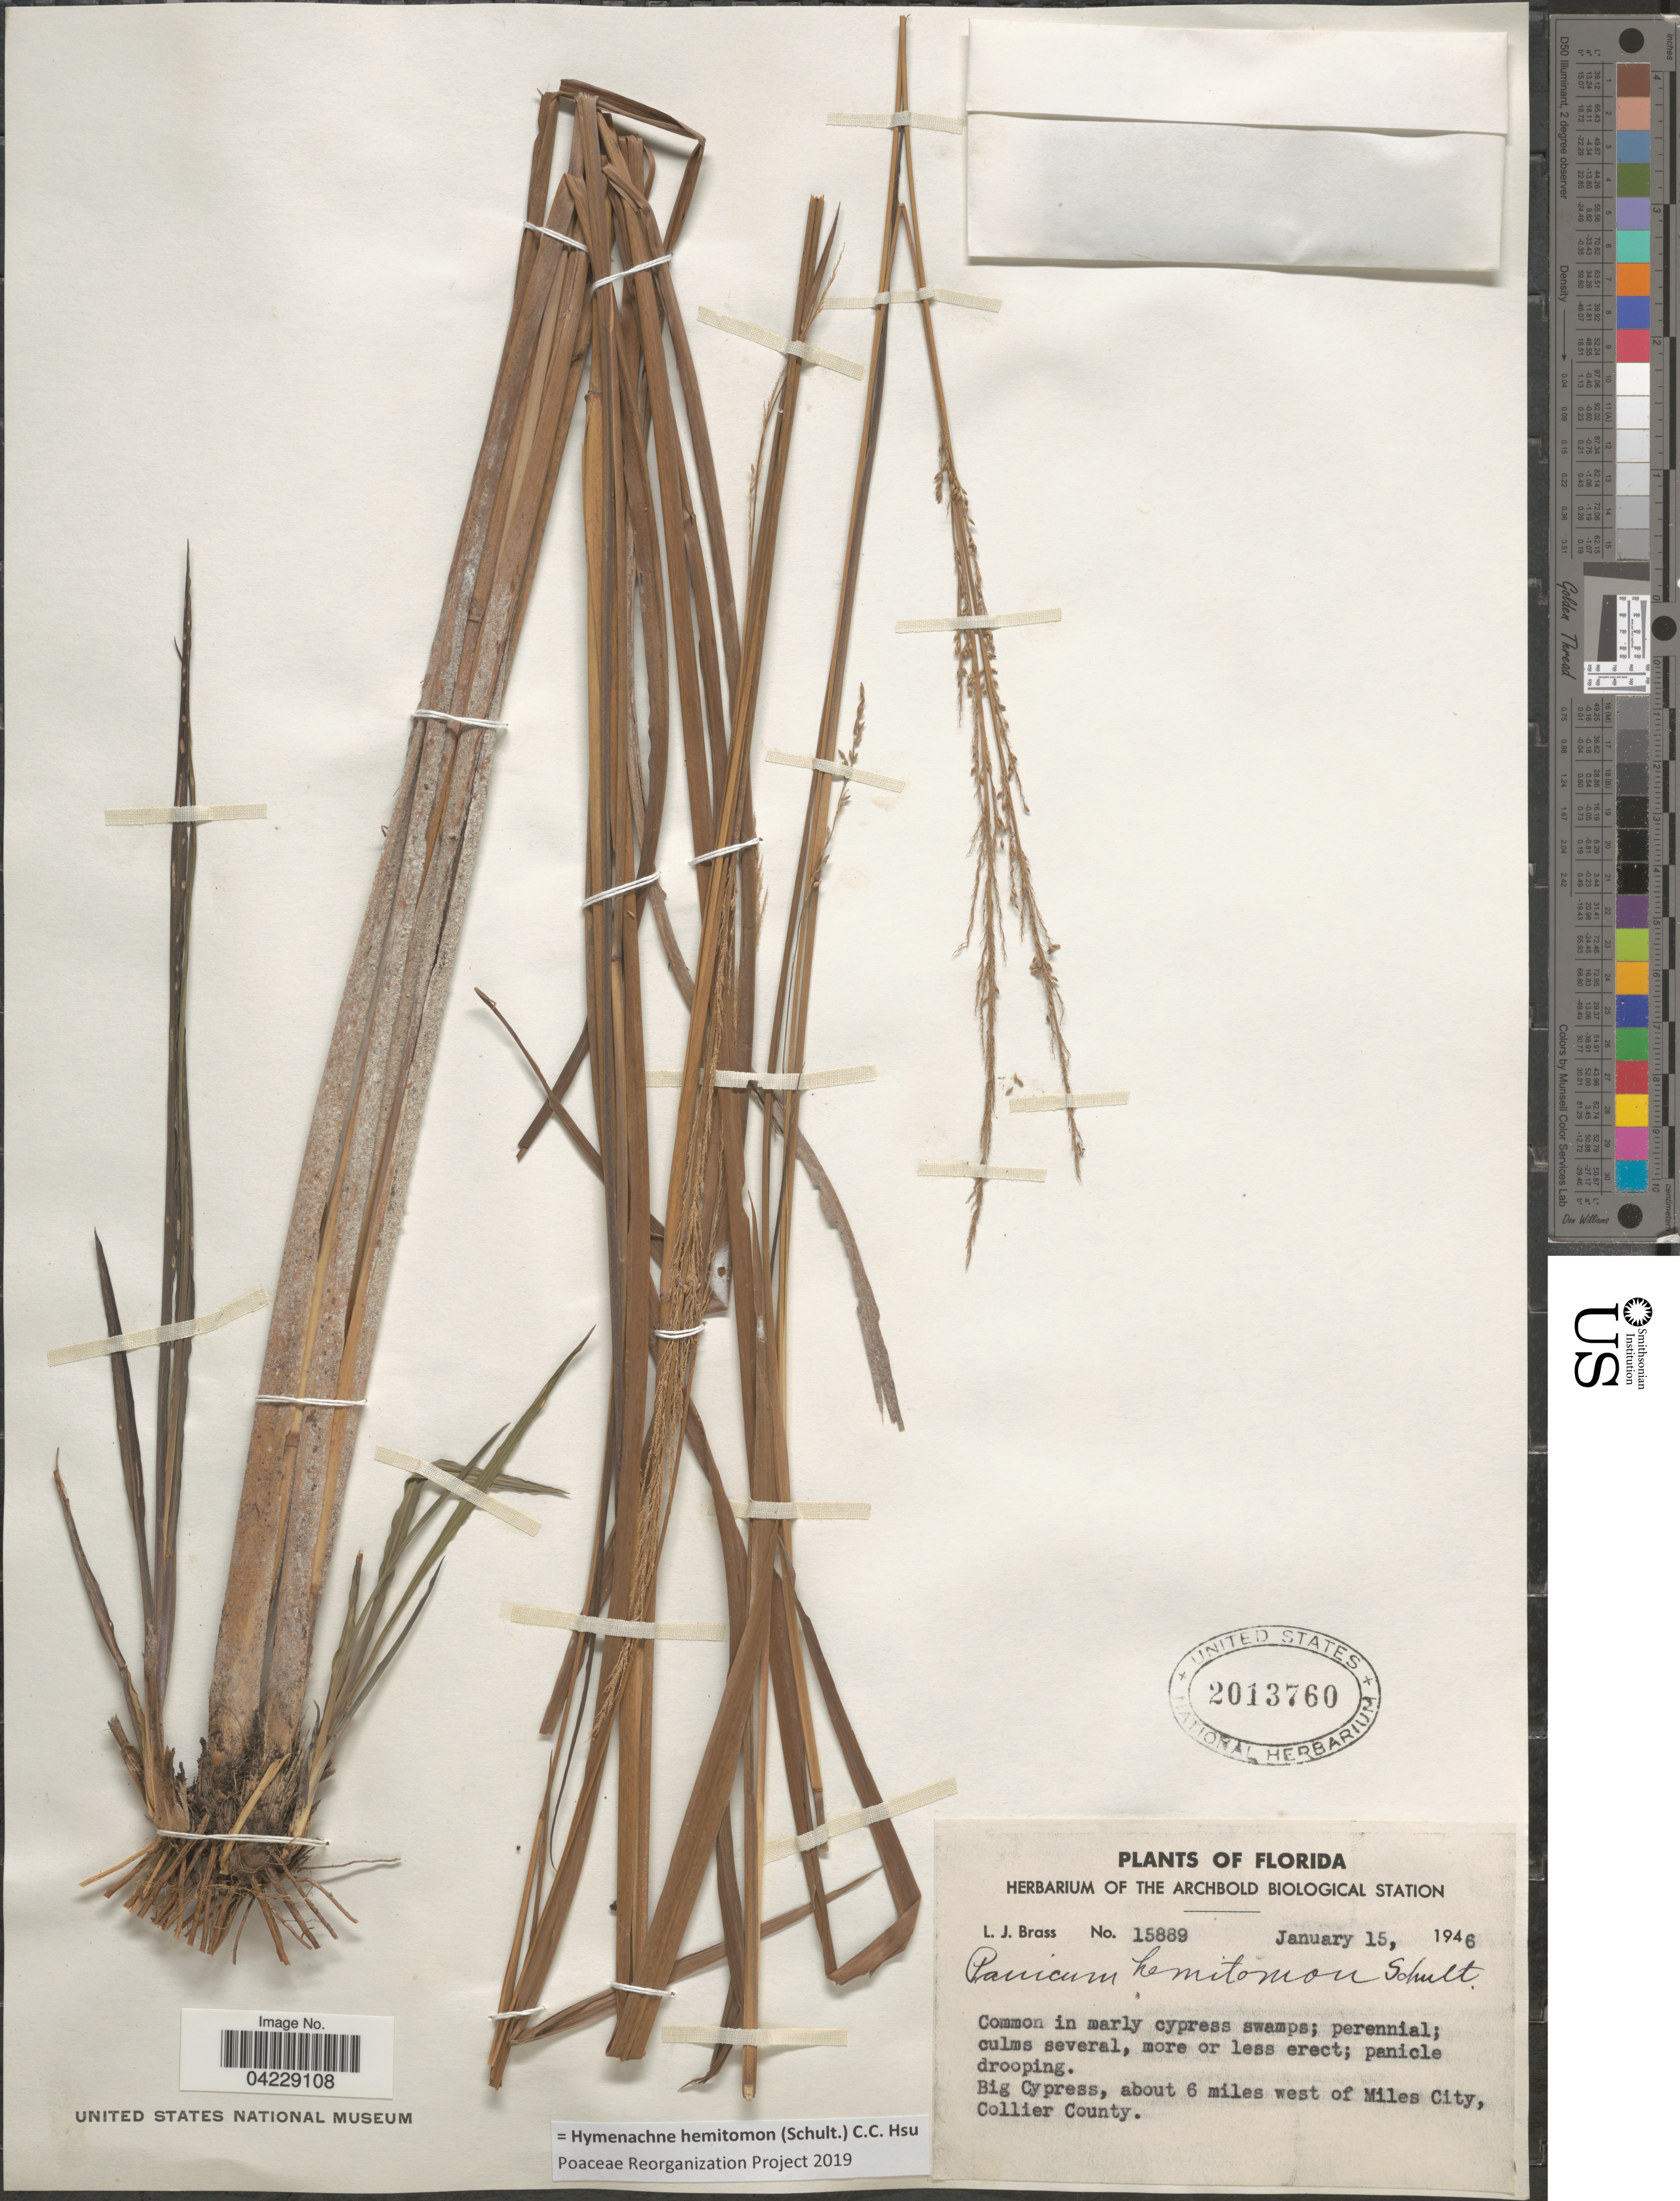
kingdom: Plantae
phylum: Tracheophyta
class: Liliopsida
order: Poales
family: Poaceae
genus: Hymenachne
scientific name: Hymenachne hemitomon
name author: (Schult.) C. C. Hsu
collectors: L. J. Brass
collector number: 15889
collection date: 1946-01-15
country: United States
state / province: Florida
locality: Big Cypress, about 6 miles west of Miles City, Collier County.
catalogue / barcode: US 2013760